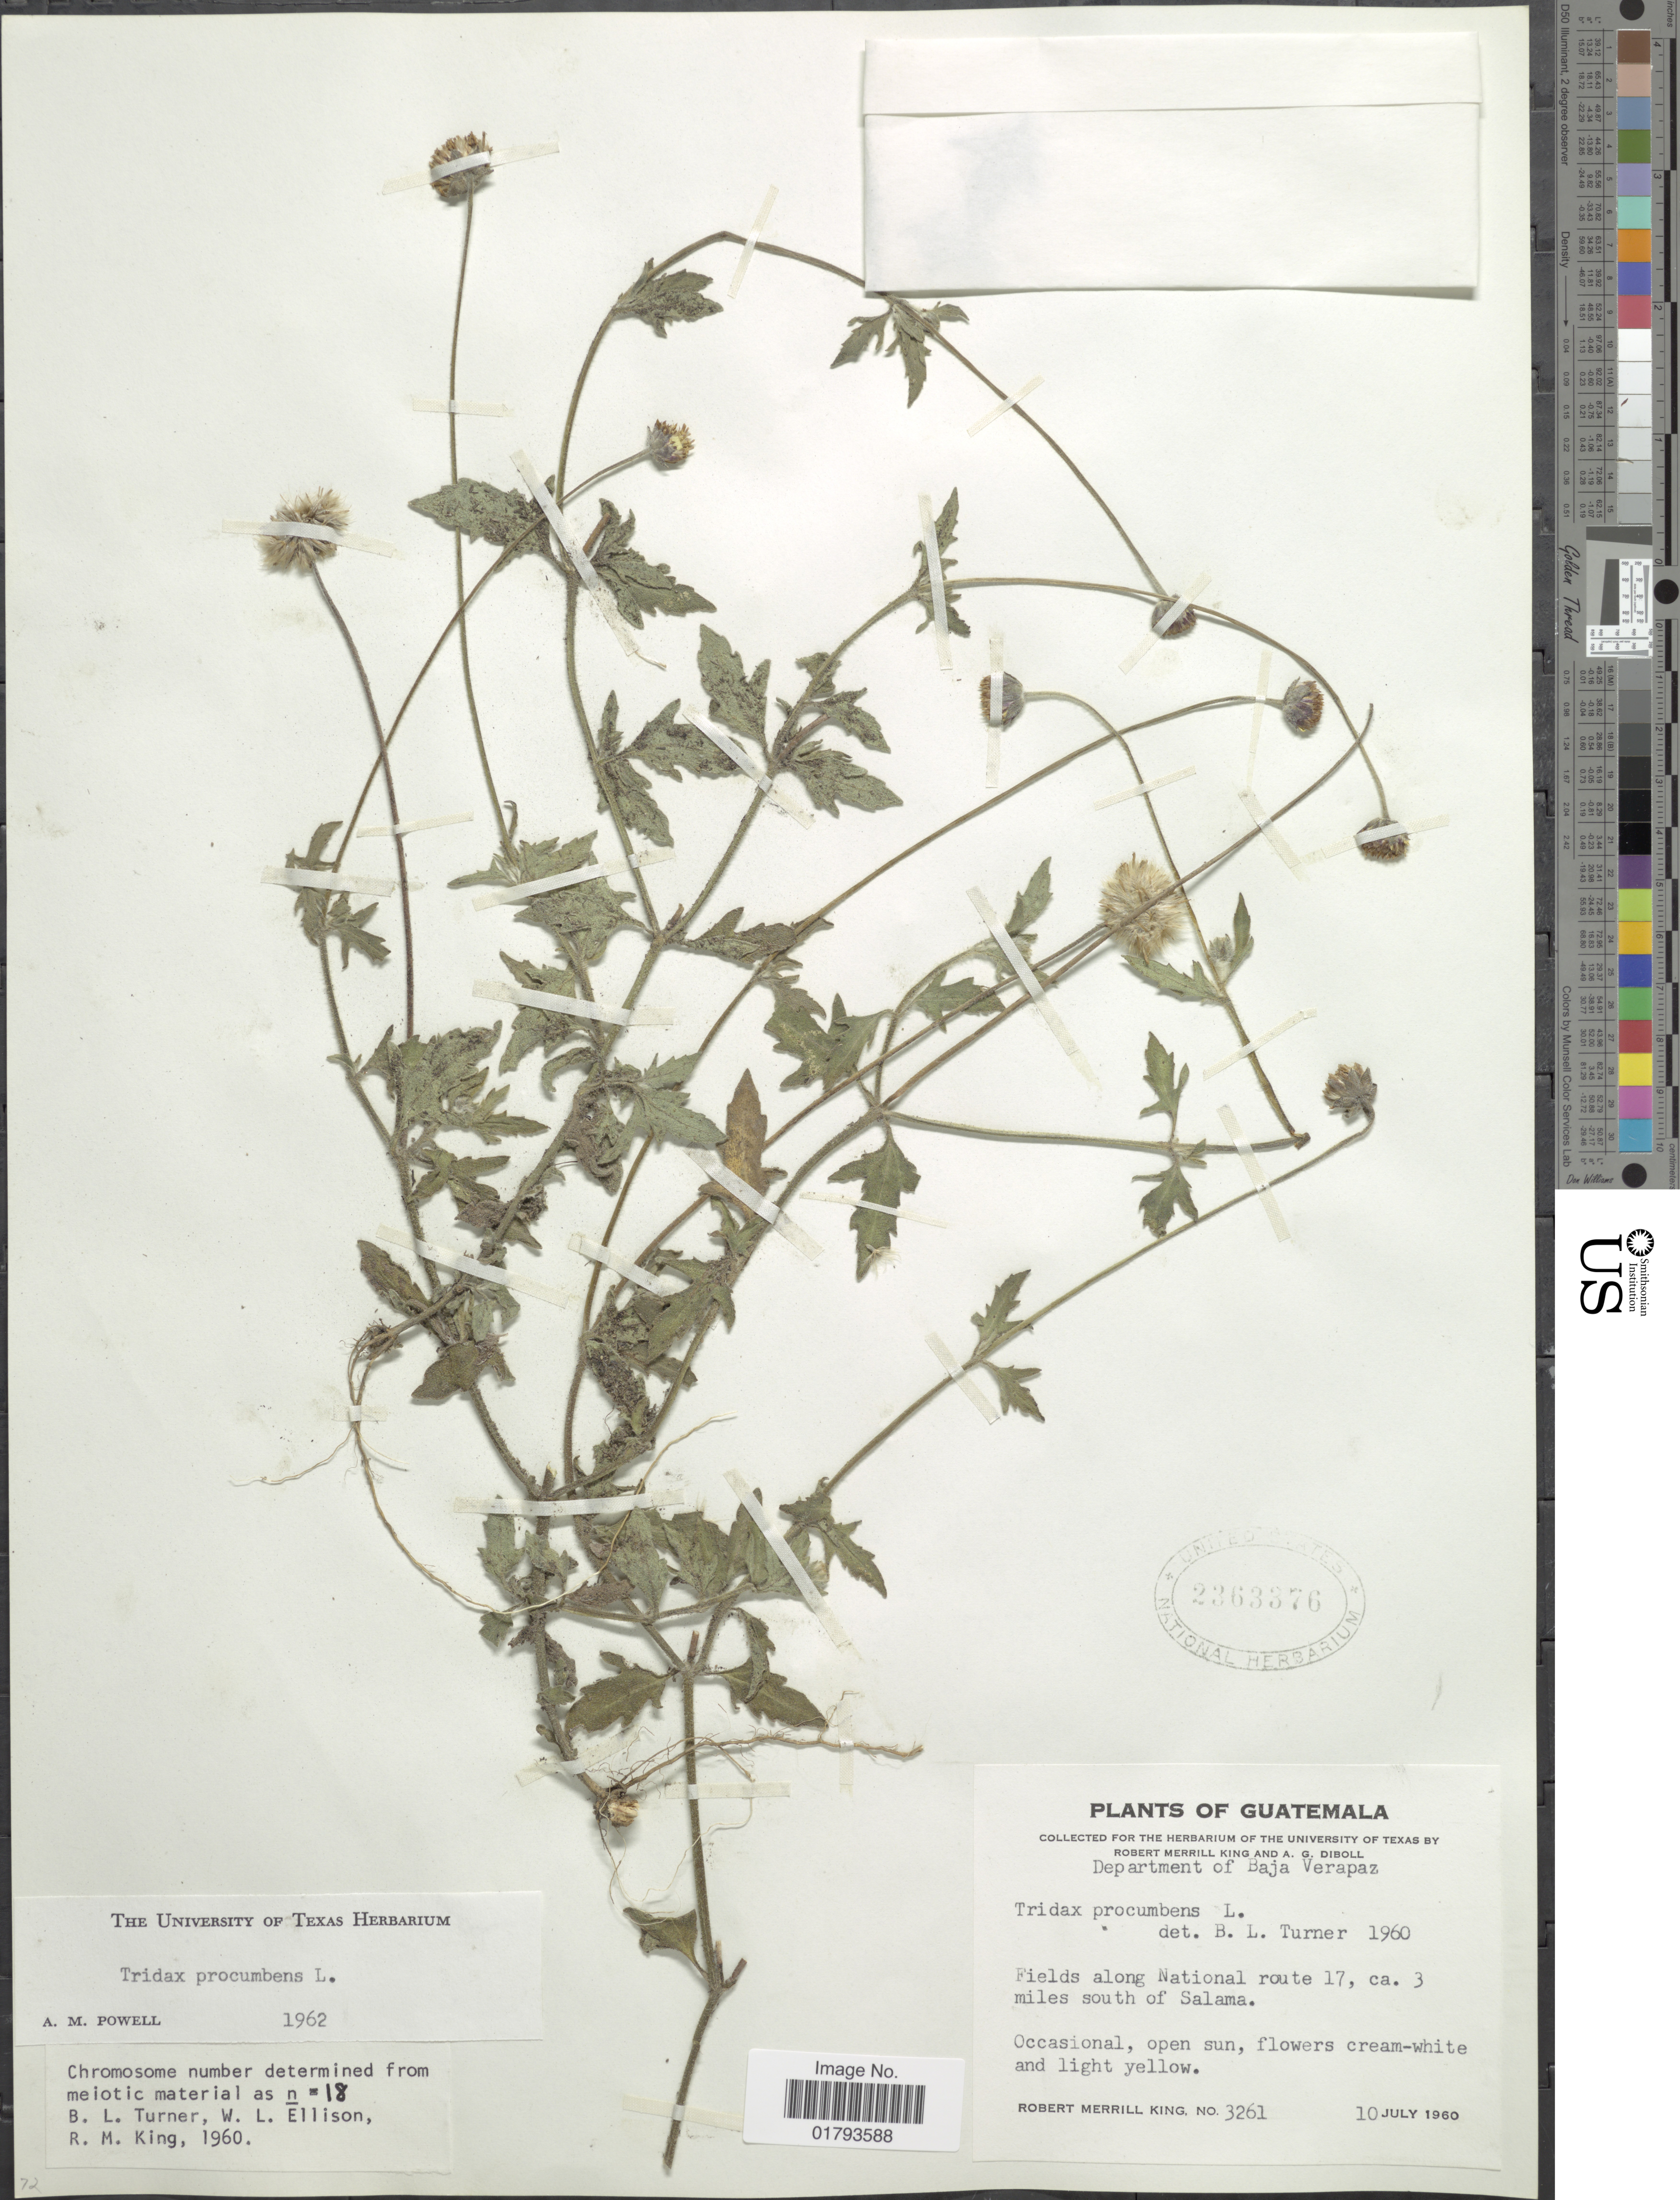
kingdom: Plantae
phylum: Tracheophyta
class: Magnoliopsida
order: Asterales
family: Asteraceae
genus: Tridax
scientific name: Tridax procumbens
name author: L.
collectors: R. M. King & A. Diboll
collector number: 3261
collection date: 1960-07-10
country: Guatemala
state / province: Baja Verapaz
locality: Department of Baja Verapaz. Fields along National route 17, ca. 3 miles south of Salama.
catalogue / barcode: US 2363376